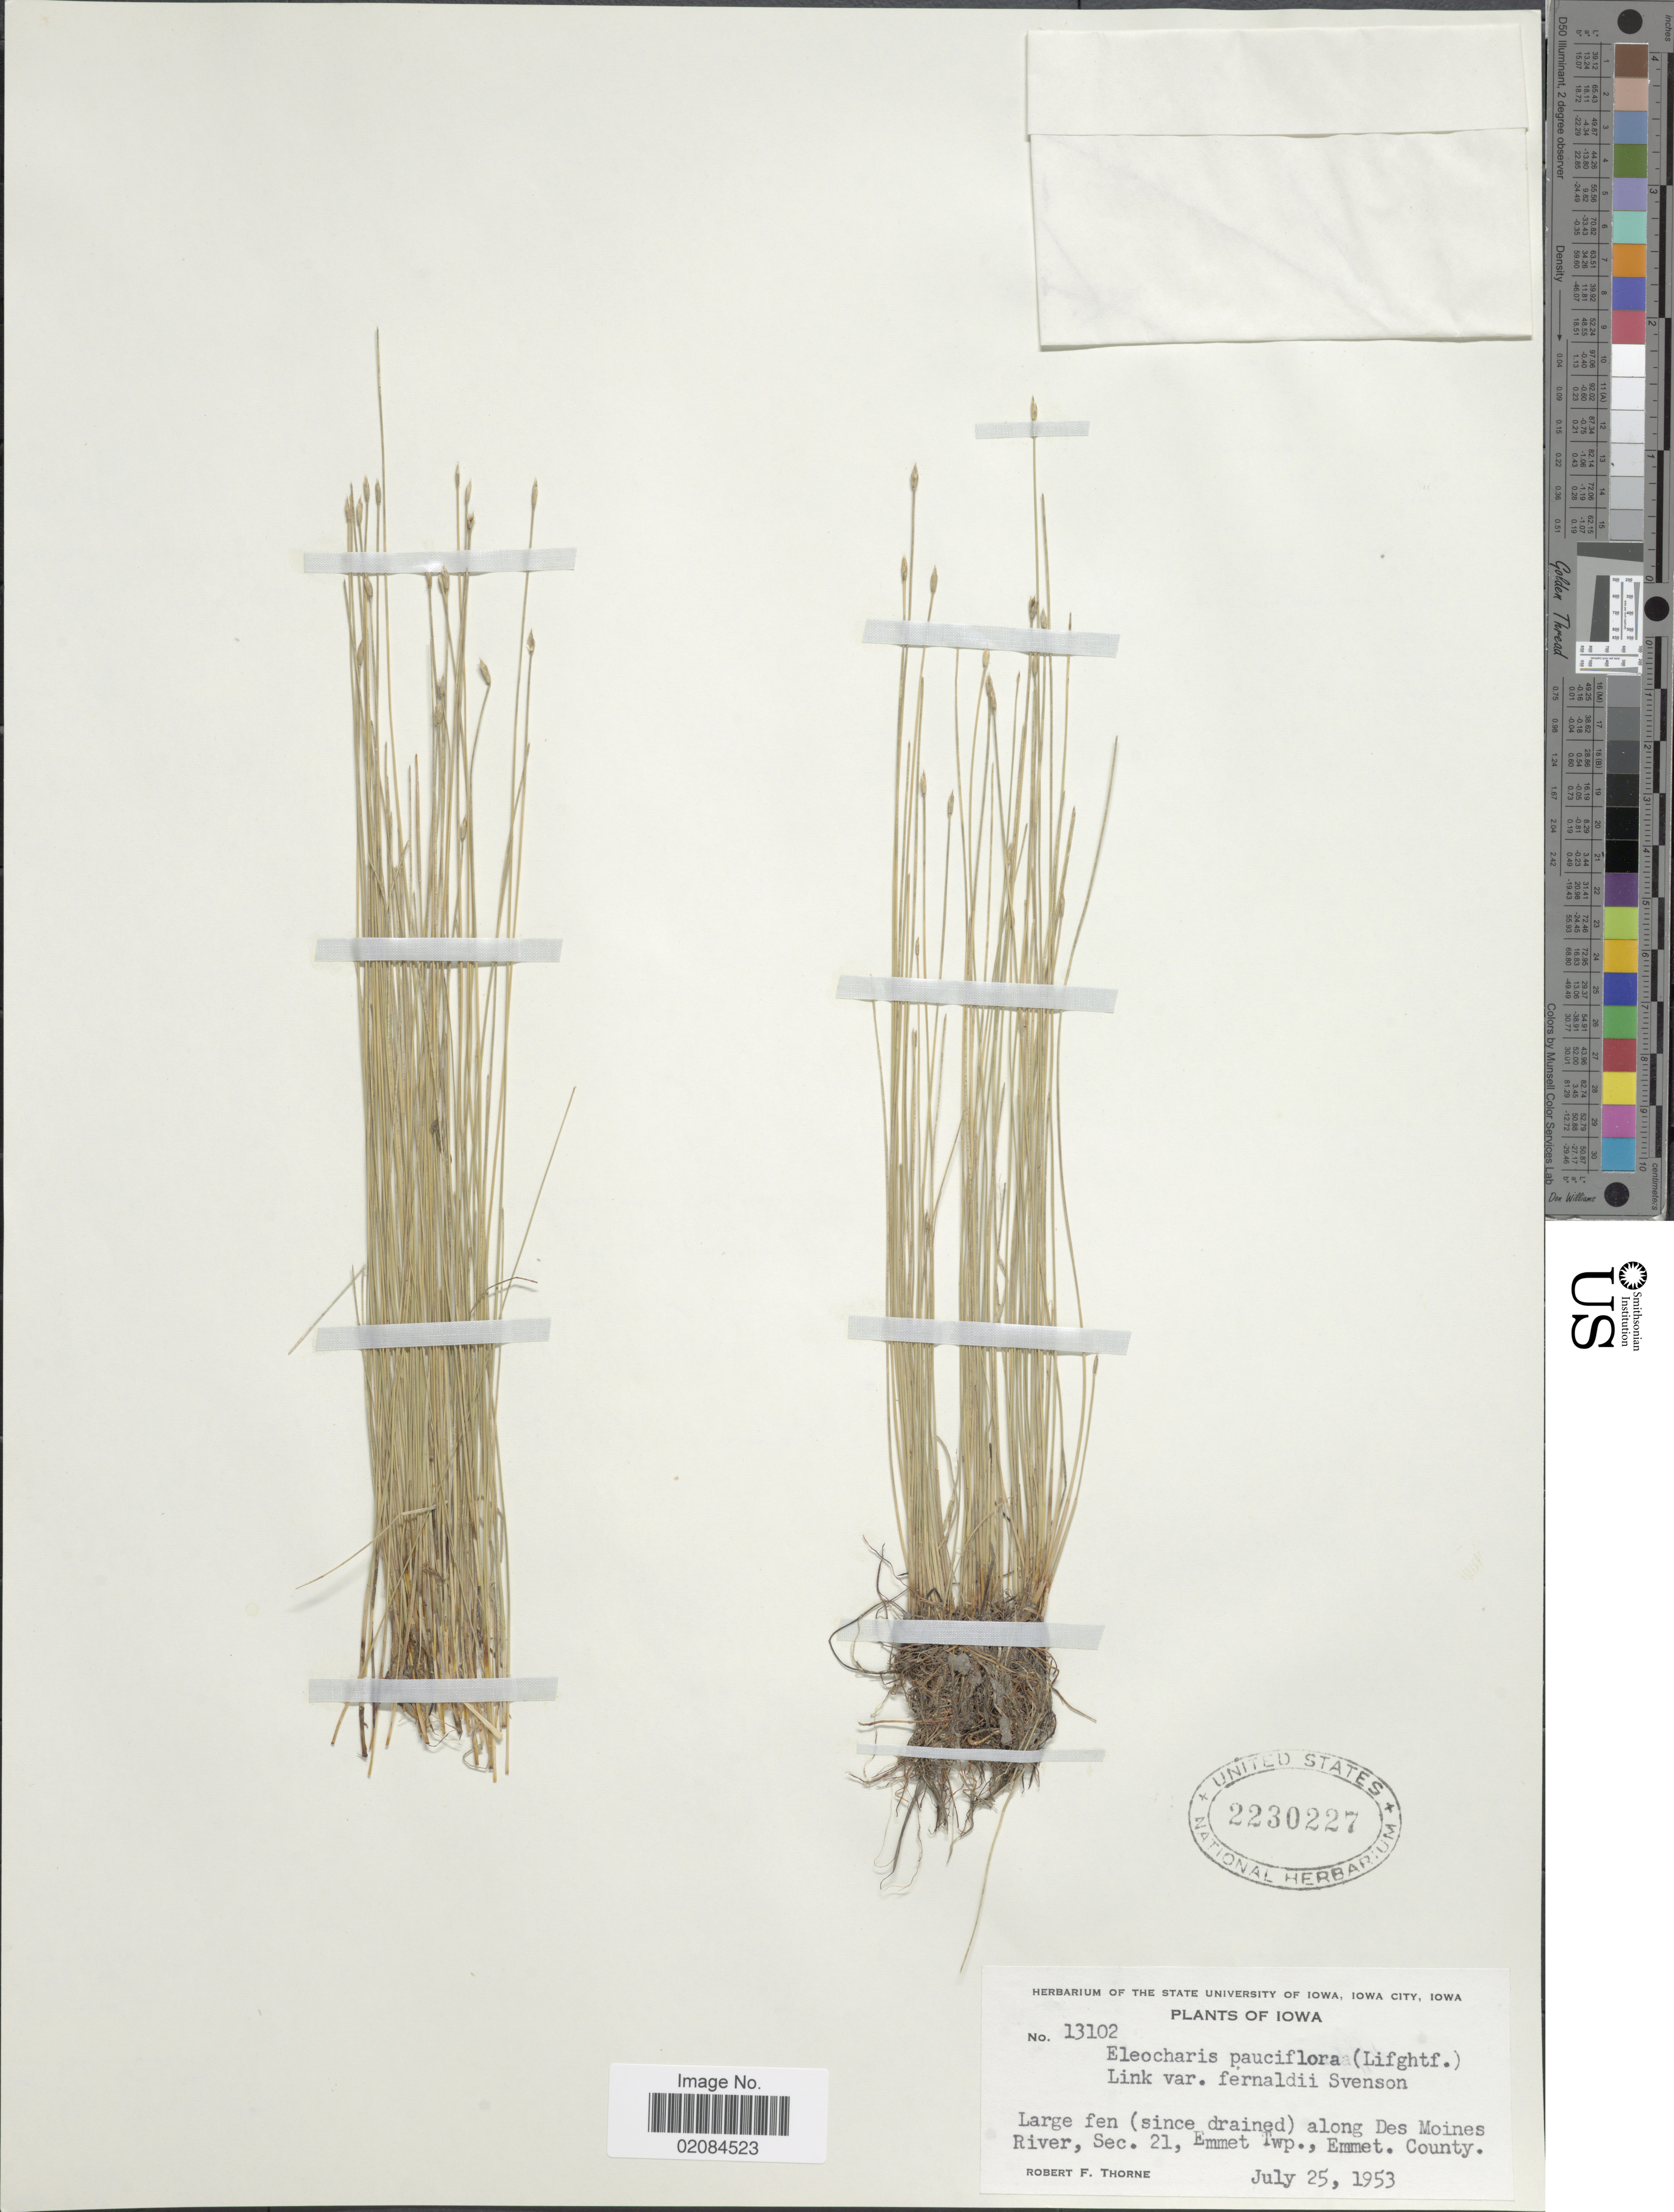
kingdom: Plantae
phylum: Tracheophyta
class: Liliopsida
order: Poales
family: Cyperaceae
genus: Eleocharis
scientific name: Eleocharis quinqueflora subsp. fernaldii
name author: (Svenson) Hultén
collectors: R. F. Thorne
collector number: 13102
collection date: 1953-07-25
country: United States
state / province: Iowa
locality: Along Des Moines River, ec. 21, Emmet Twp., Emmet County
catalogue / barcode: US 2230227